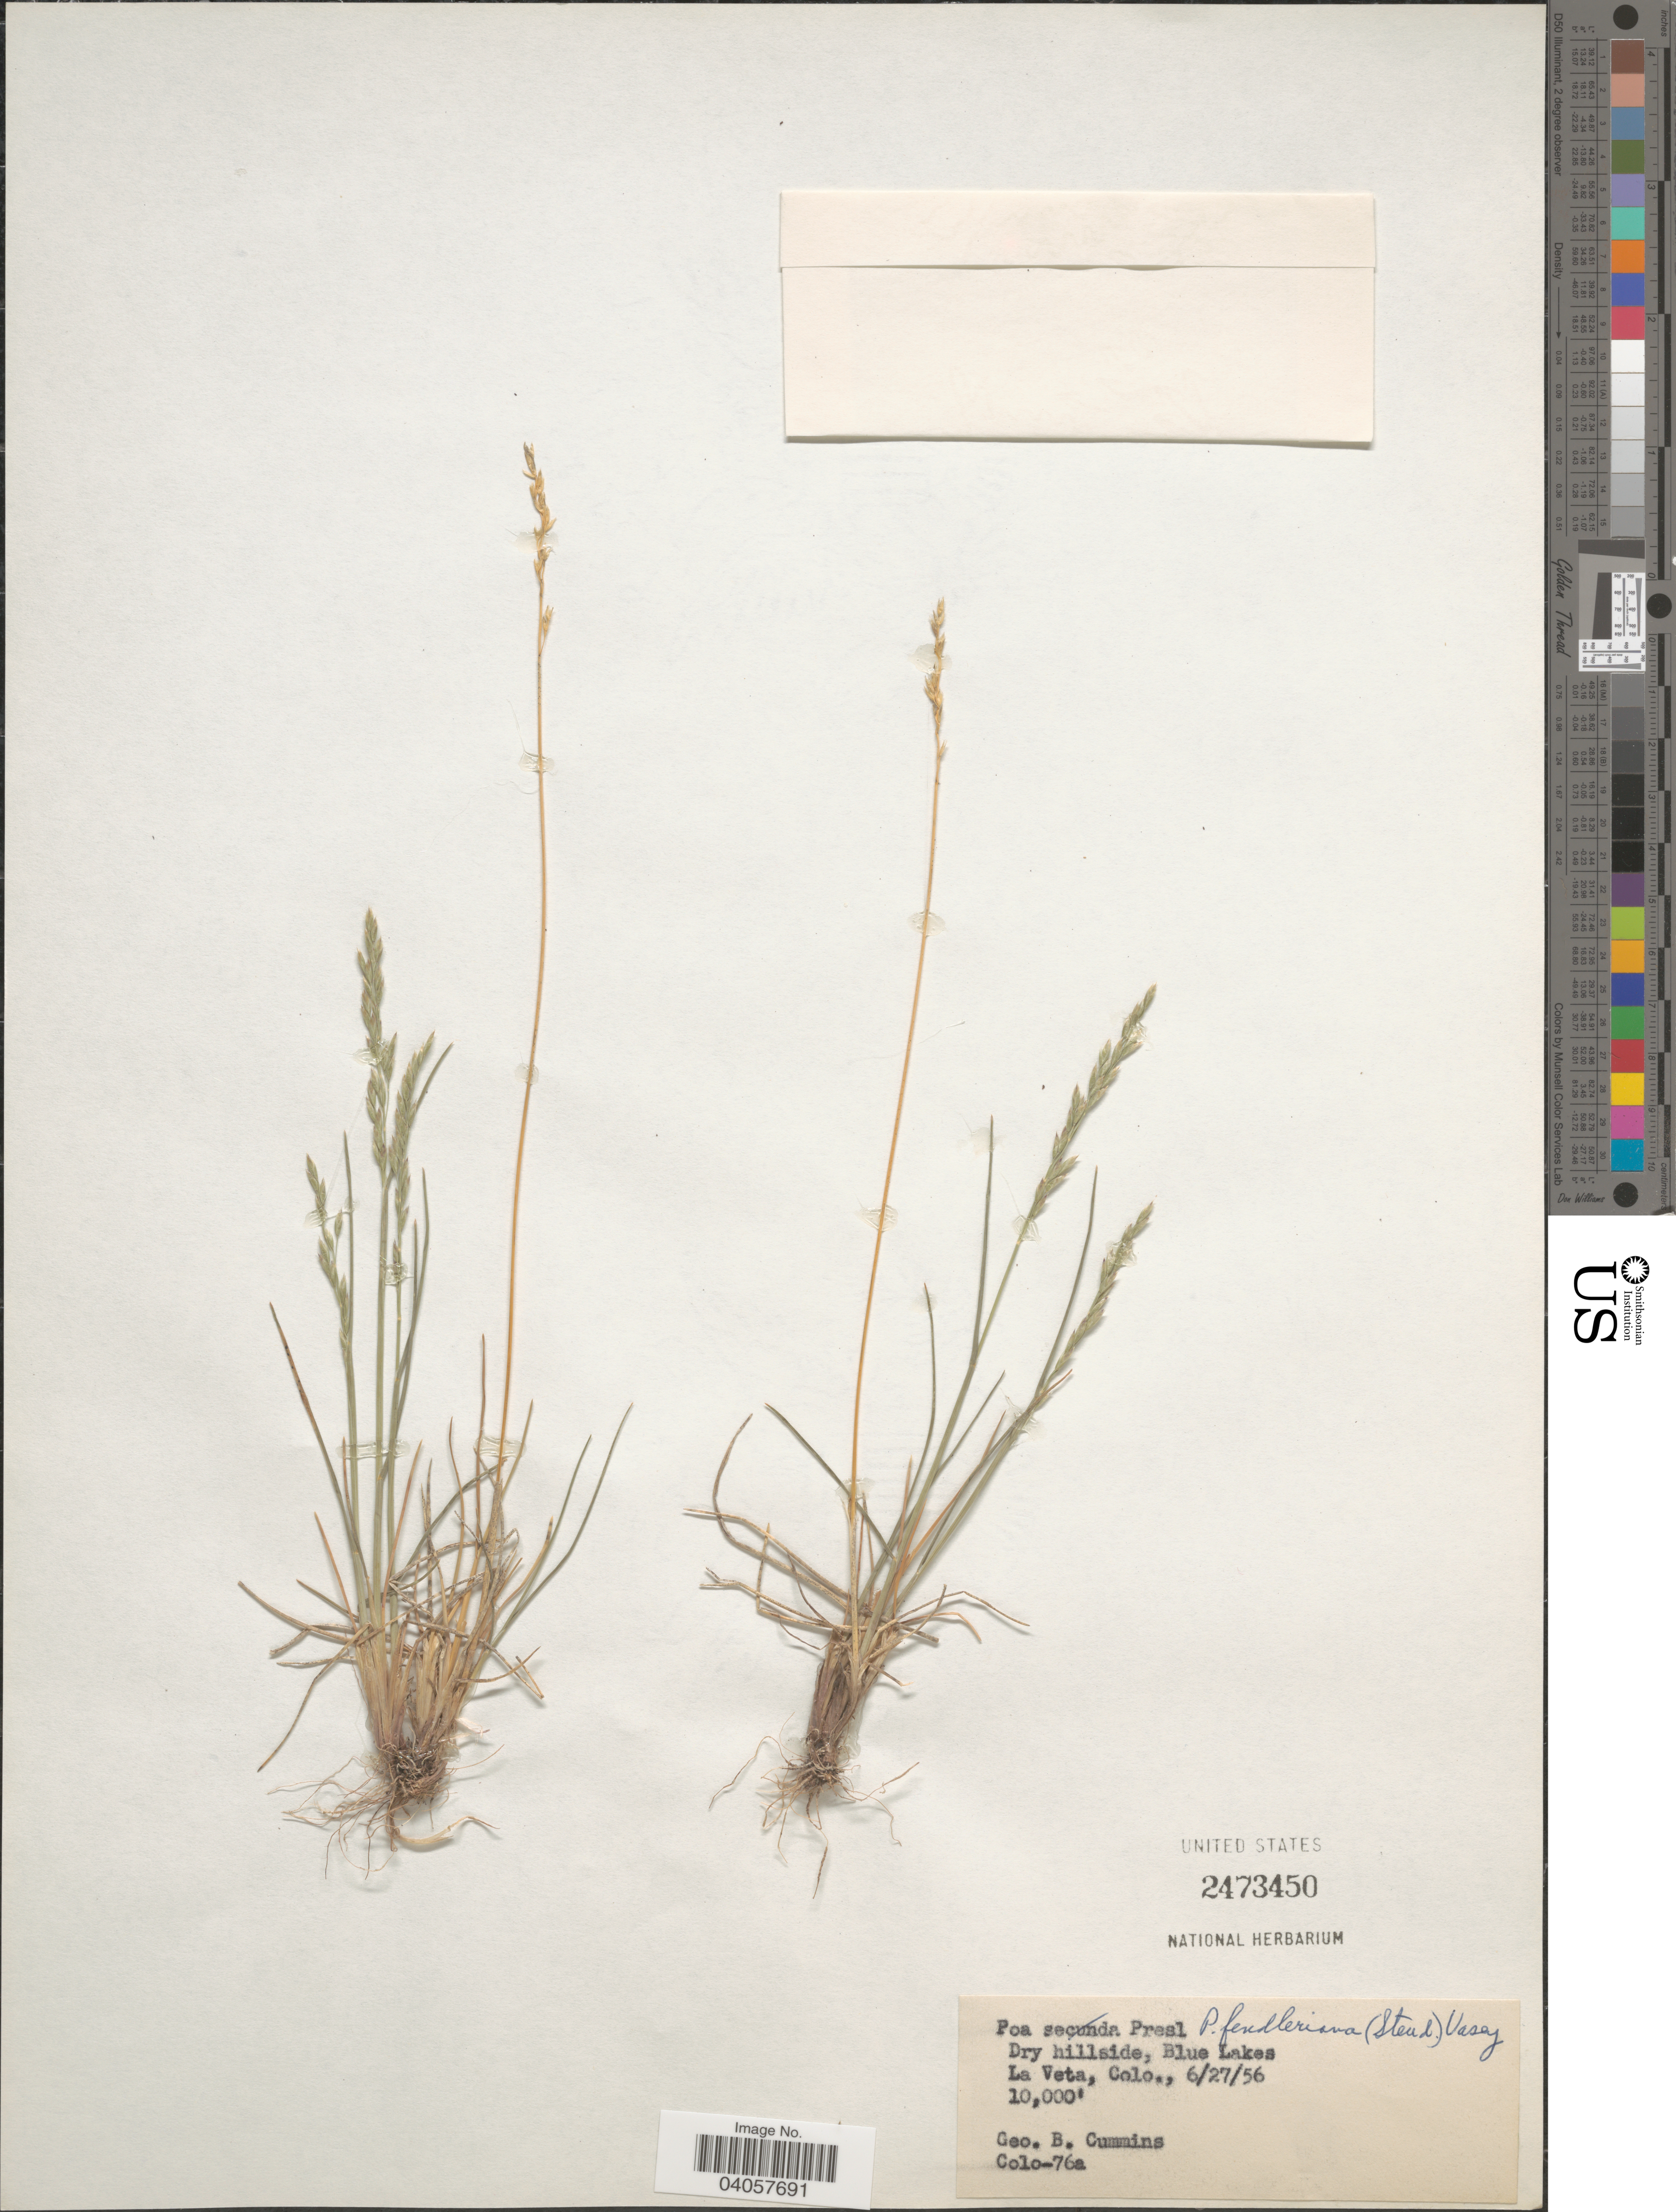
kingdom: Plantae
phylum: Tracheophyta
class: Liliopsida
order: Poales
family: Poaceae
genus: Poa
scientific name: Poa fendleriana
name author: (Steud.) Vasey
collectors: G. Cummins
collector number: Colo-76a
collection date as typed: Transcribed d/m/y: 27/6/56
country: United States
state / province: Colorado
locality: Blue Lakes. La Veta.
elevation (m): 3048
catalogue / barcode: US 2473450